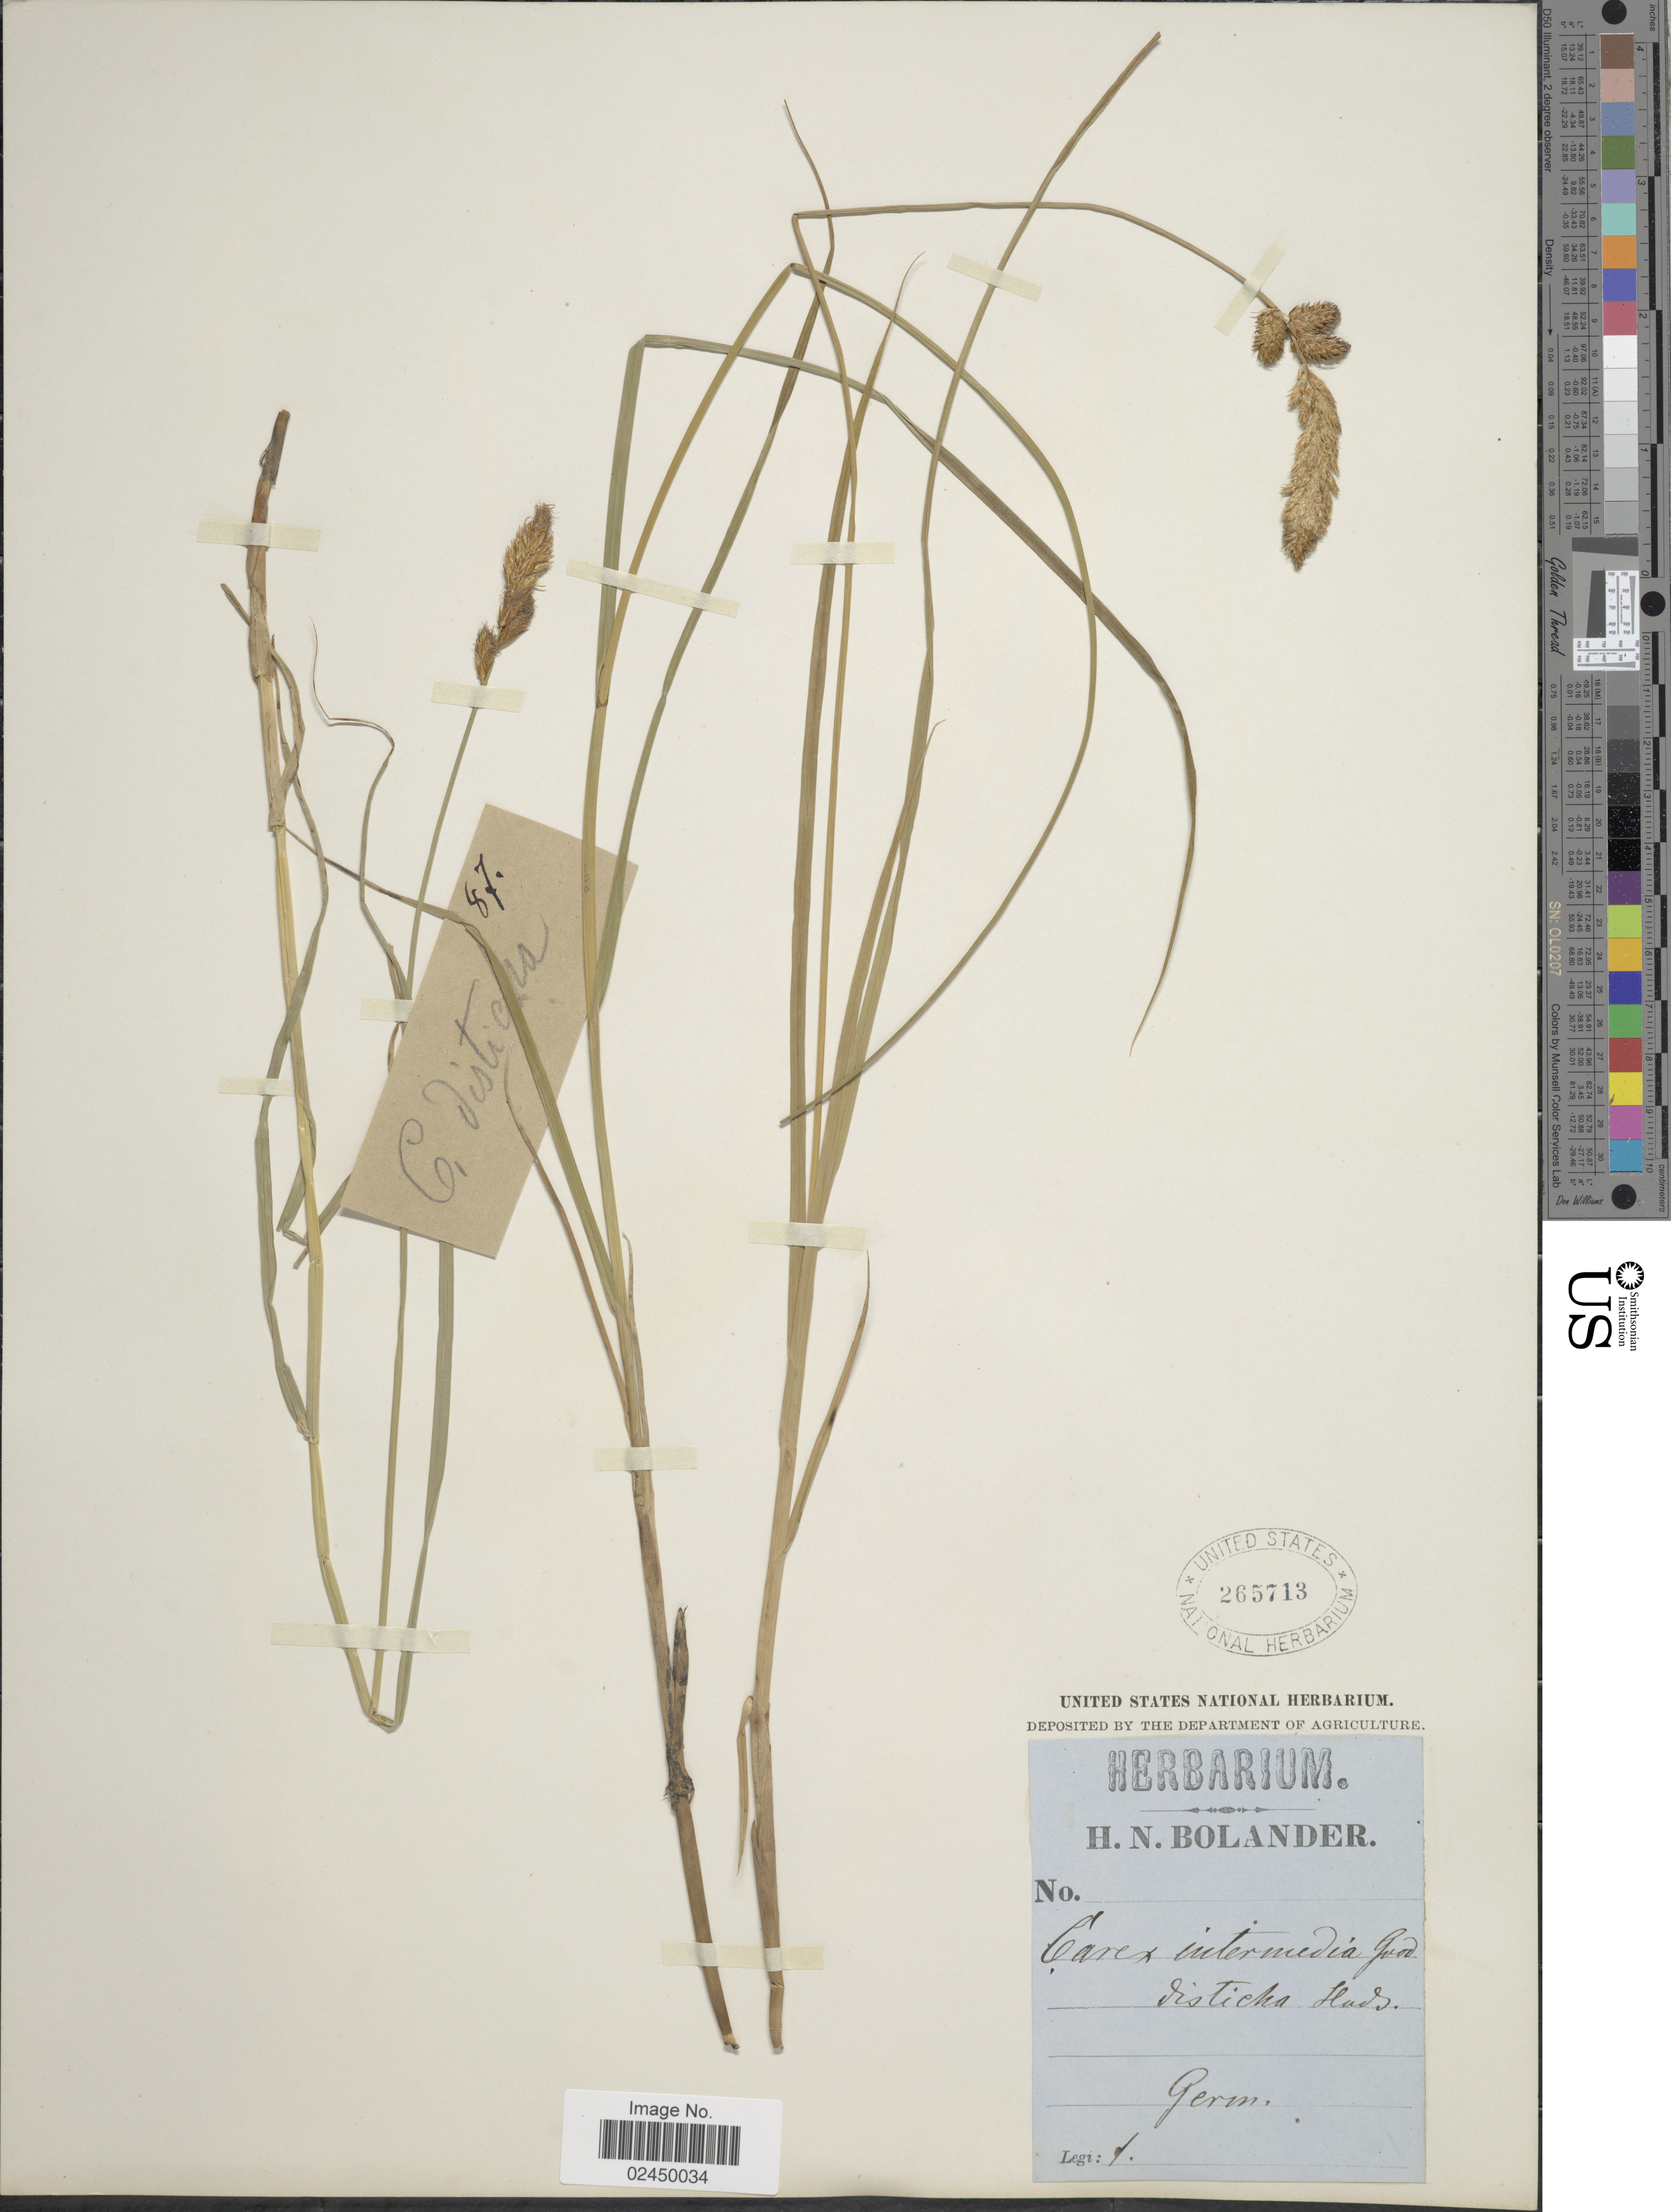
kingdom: Plantae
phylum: Tracheophyta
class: Liliopsida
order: Poales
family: Cyperaceae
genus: Carex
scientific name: Carex disticha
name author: Huds.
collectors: H. Bolander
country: Germany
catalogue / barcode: US 265713